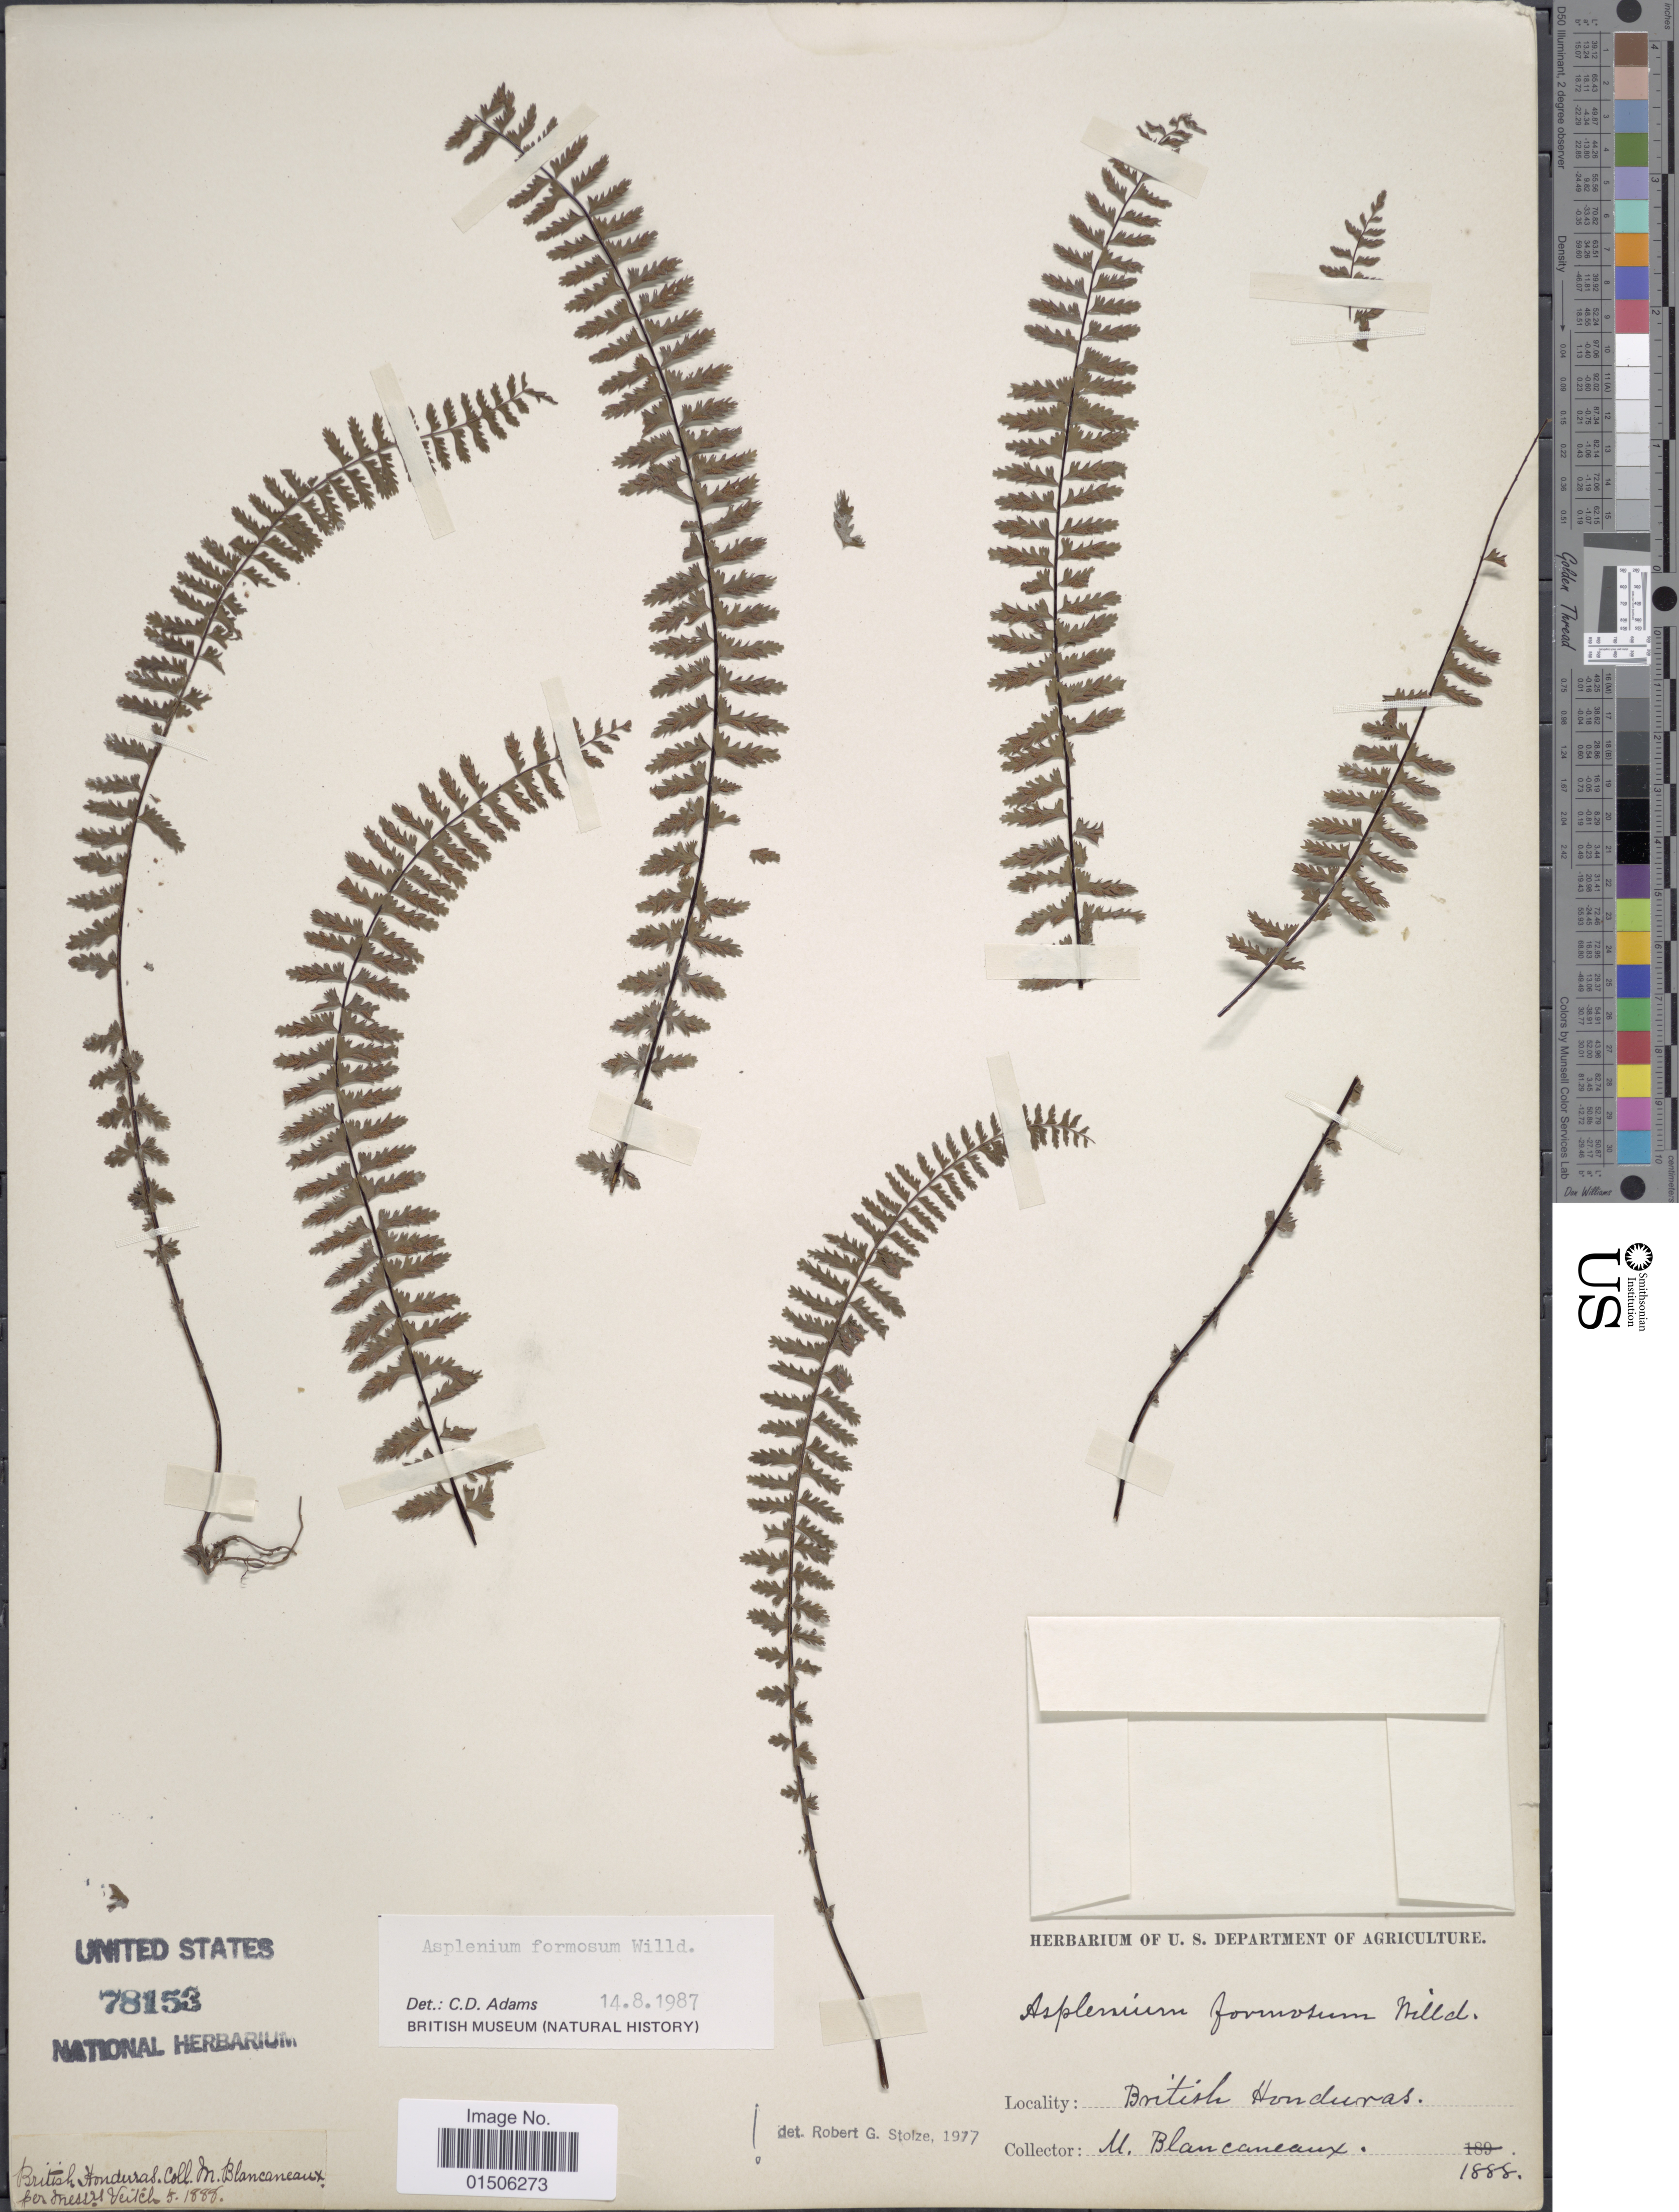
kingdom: Plantae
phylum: Tracheophyta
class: Polypodiopsida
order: Polypodiales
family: Aspleniaceae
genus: Asplenium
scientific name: Asplenium formosum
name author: Willd.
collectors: M. Blancaneaux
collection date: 1888-05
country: Belize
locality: British Honduras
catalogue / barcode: US 78153